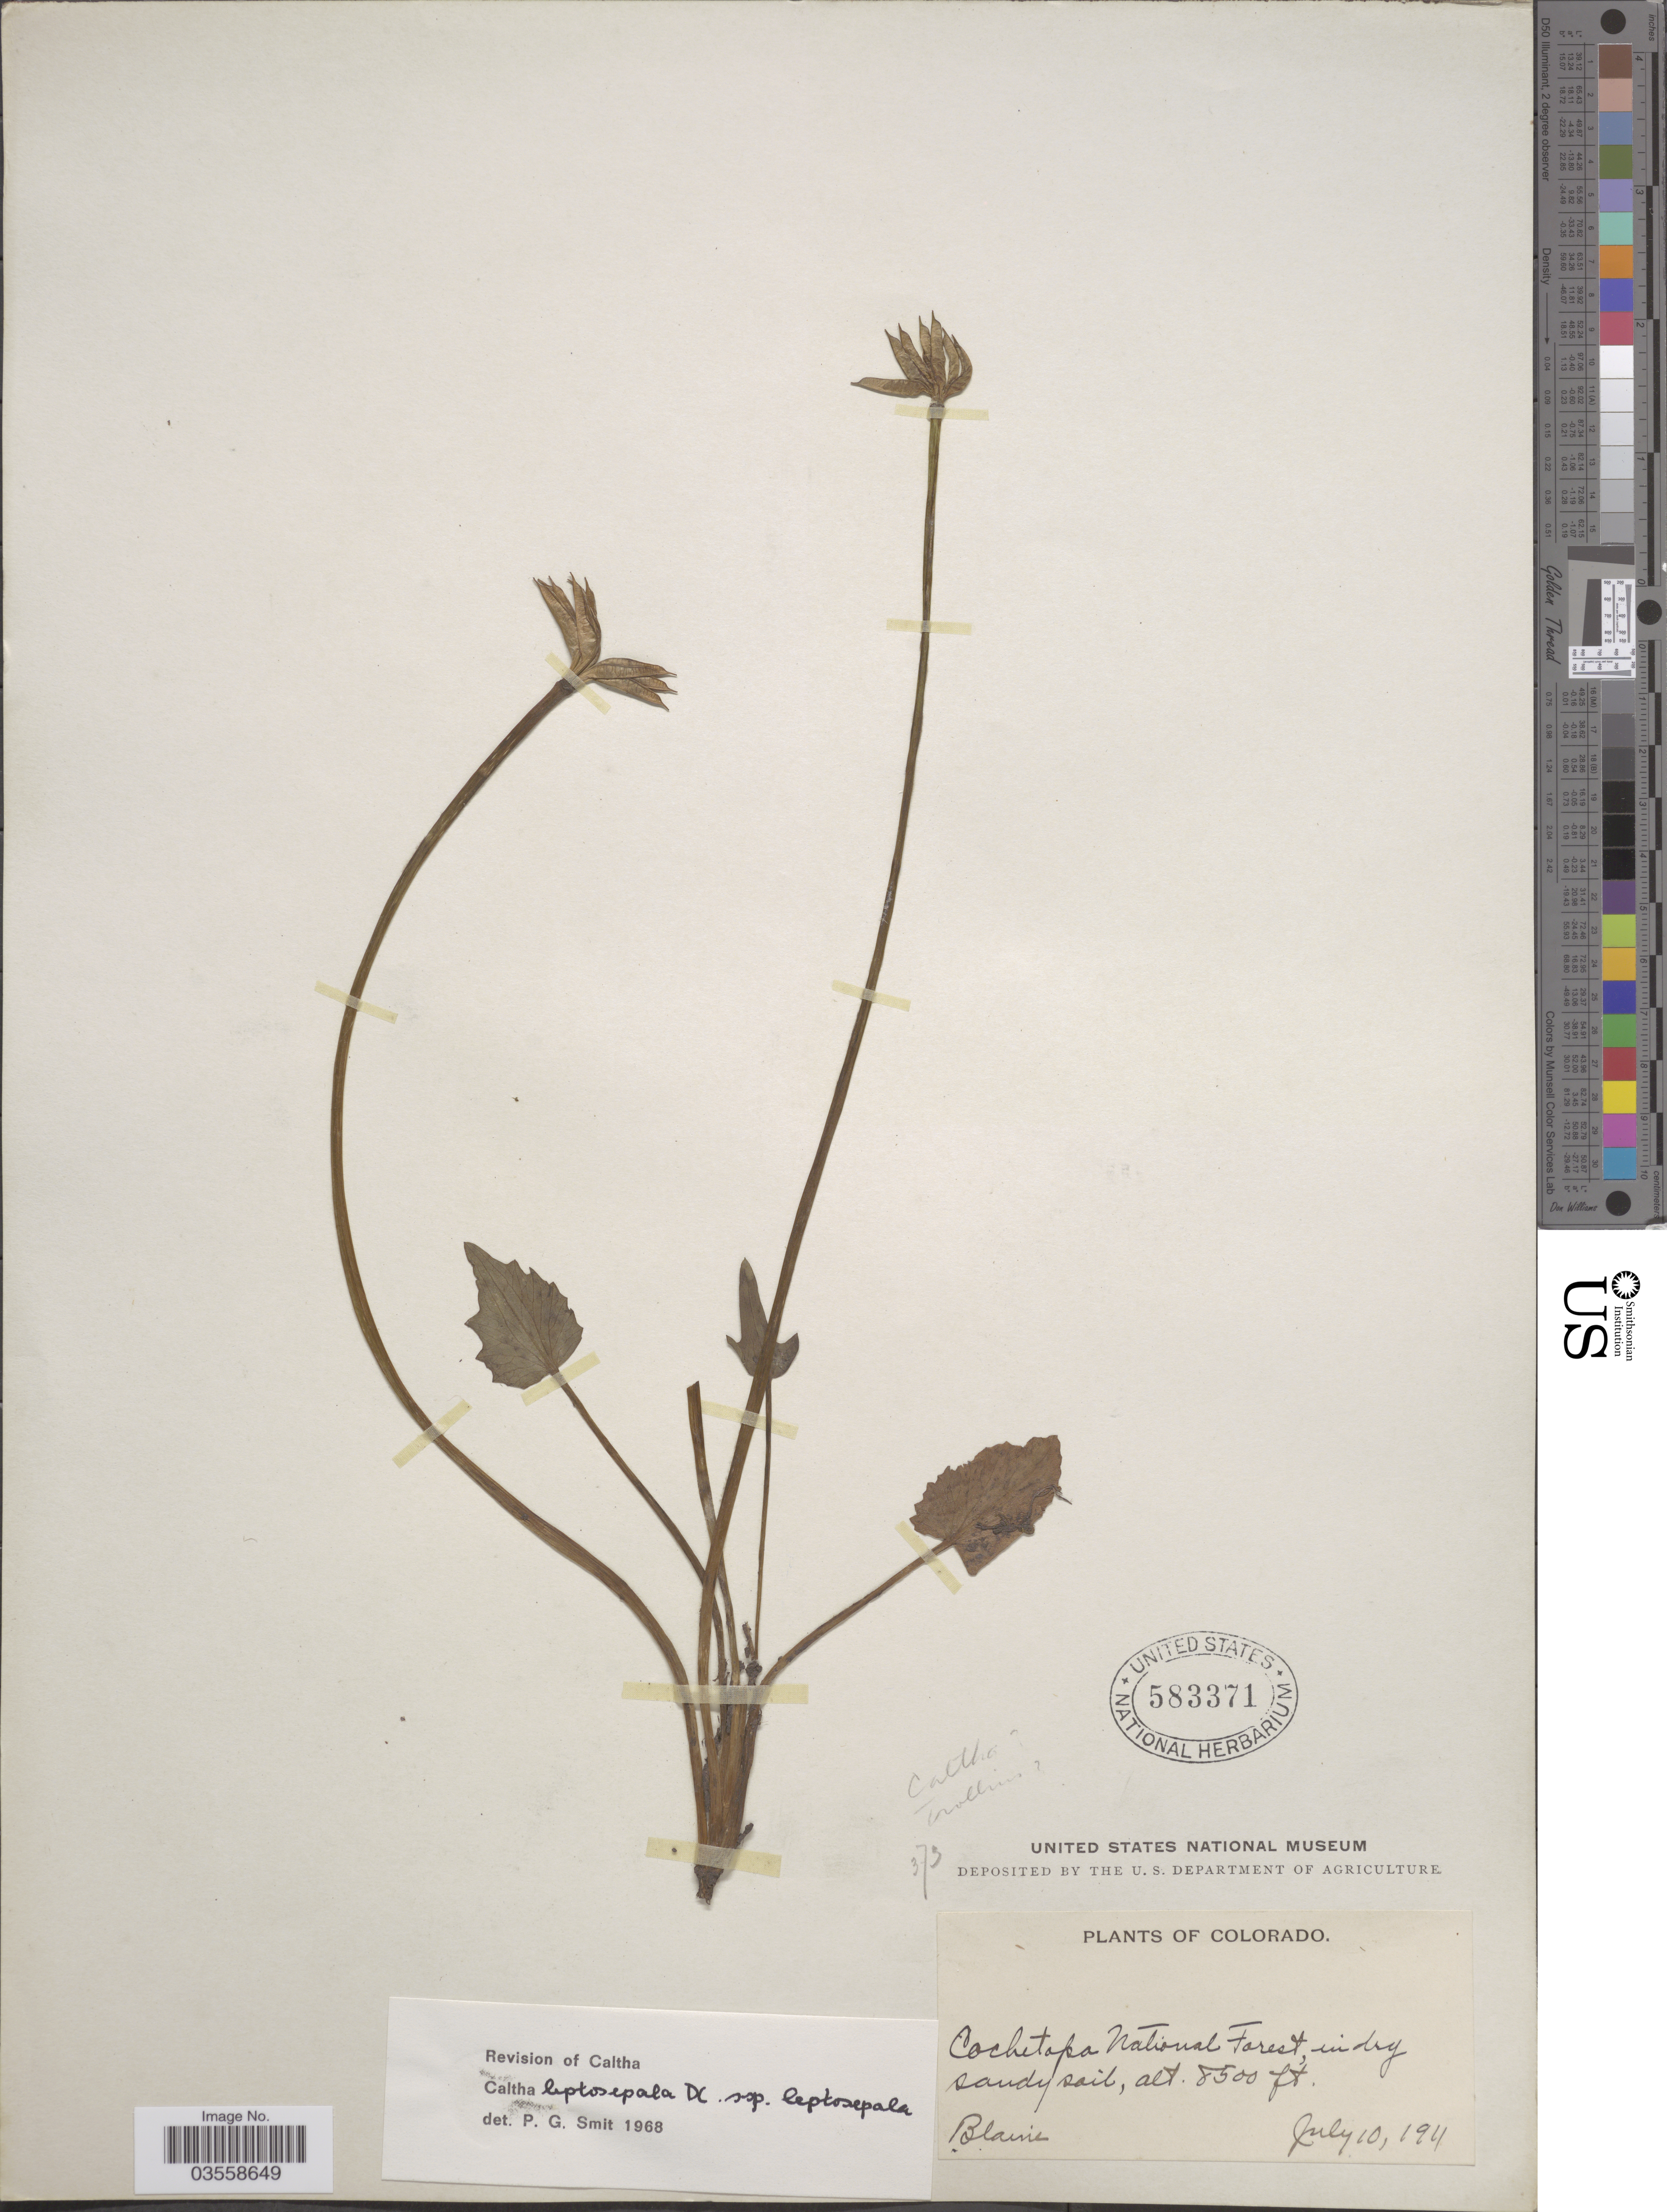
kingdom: Plantae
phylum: Tracheophyta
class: Magnoliopsida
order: Ranunculales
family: Ranunculaceae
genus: Caltha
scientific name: Caltha leptosepala subsp. leptosepala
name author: DC.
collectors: Blaine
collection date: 1911-07-10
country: United States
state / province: Colorado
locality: Cochetopa National Forest.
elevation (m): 2591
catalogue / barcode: US 583371